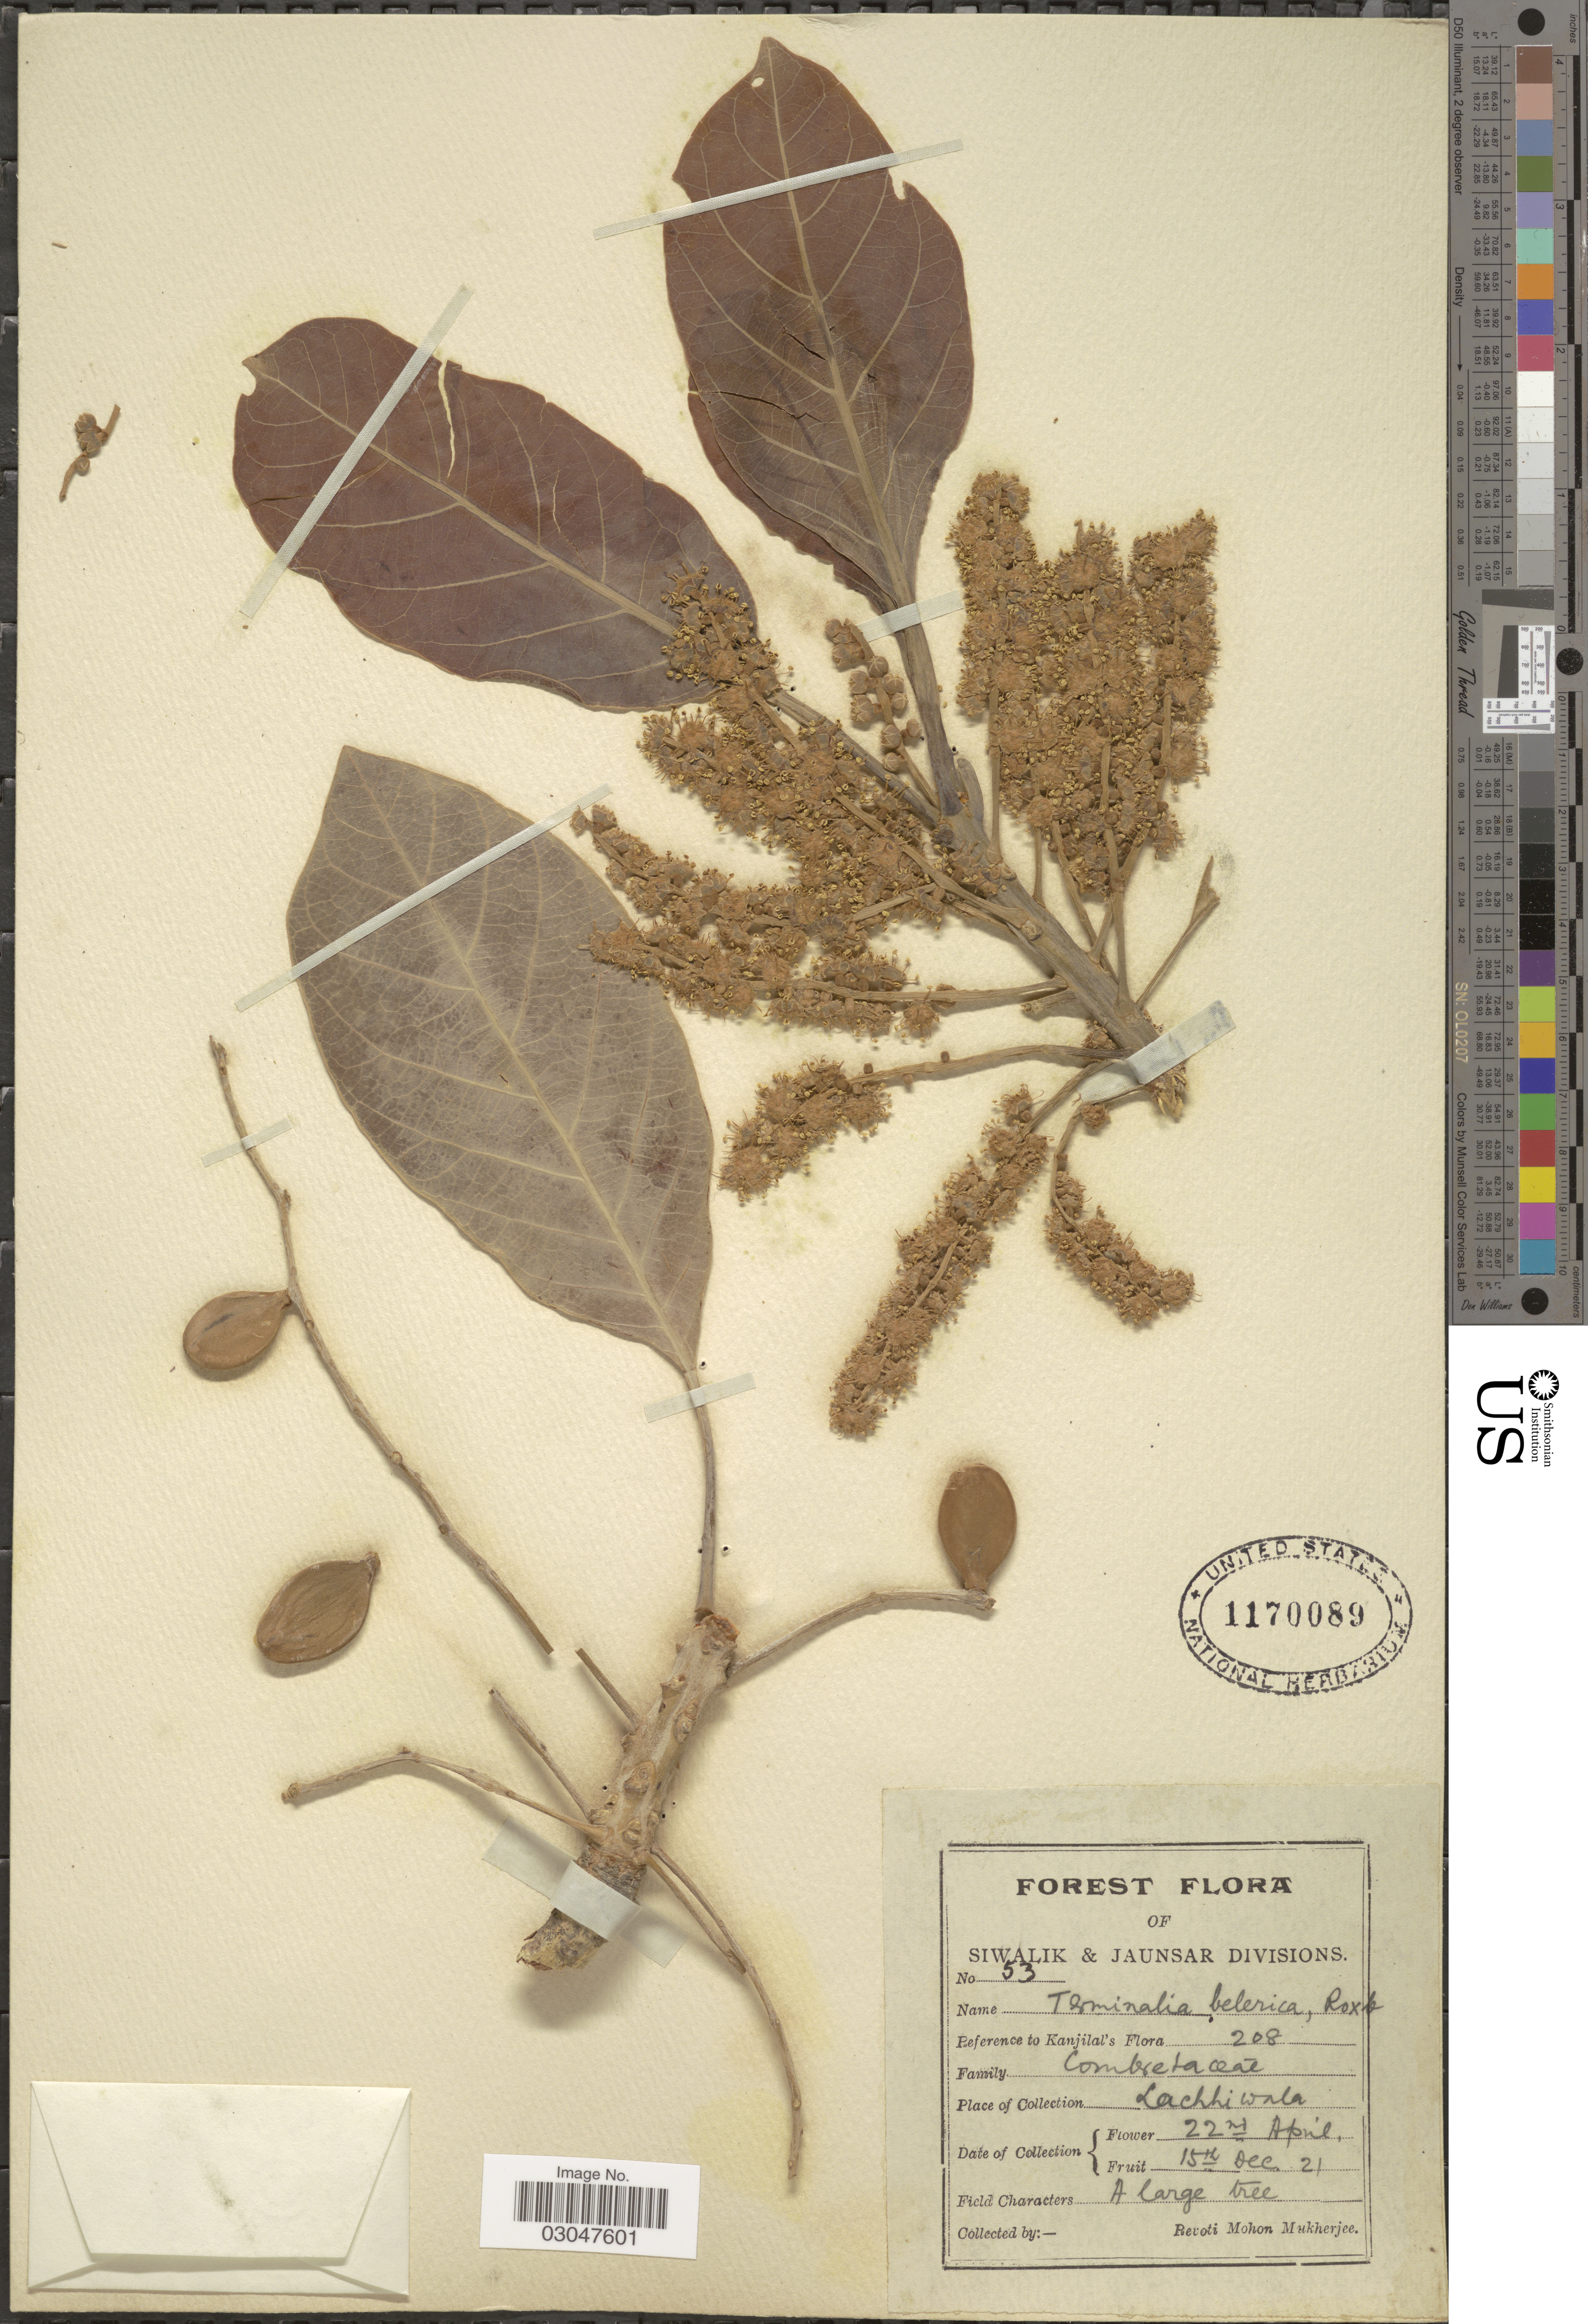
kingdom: Plantae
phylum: Tracheophyta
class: Magnoliopsida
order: Myrtales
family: Combretaceae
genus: Terminalia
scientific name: Terminalia bellirica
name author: (Gaertn.) Roxb.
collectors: R. Mukherjee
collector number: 53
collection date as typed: Transcribed d/m/y: 22/4/21 to 15/12/21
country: India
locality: Siwalik & Jaunsar Divisions. Lachhiwala.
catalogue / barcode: US 1170089